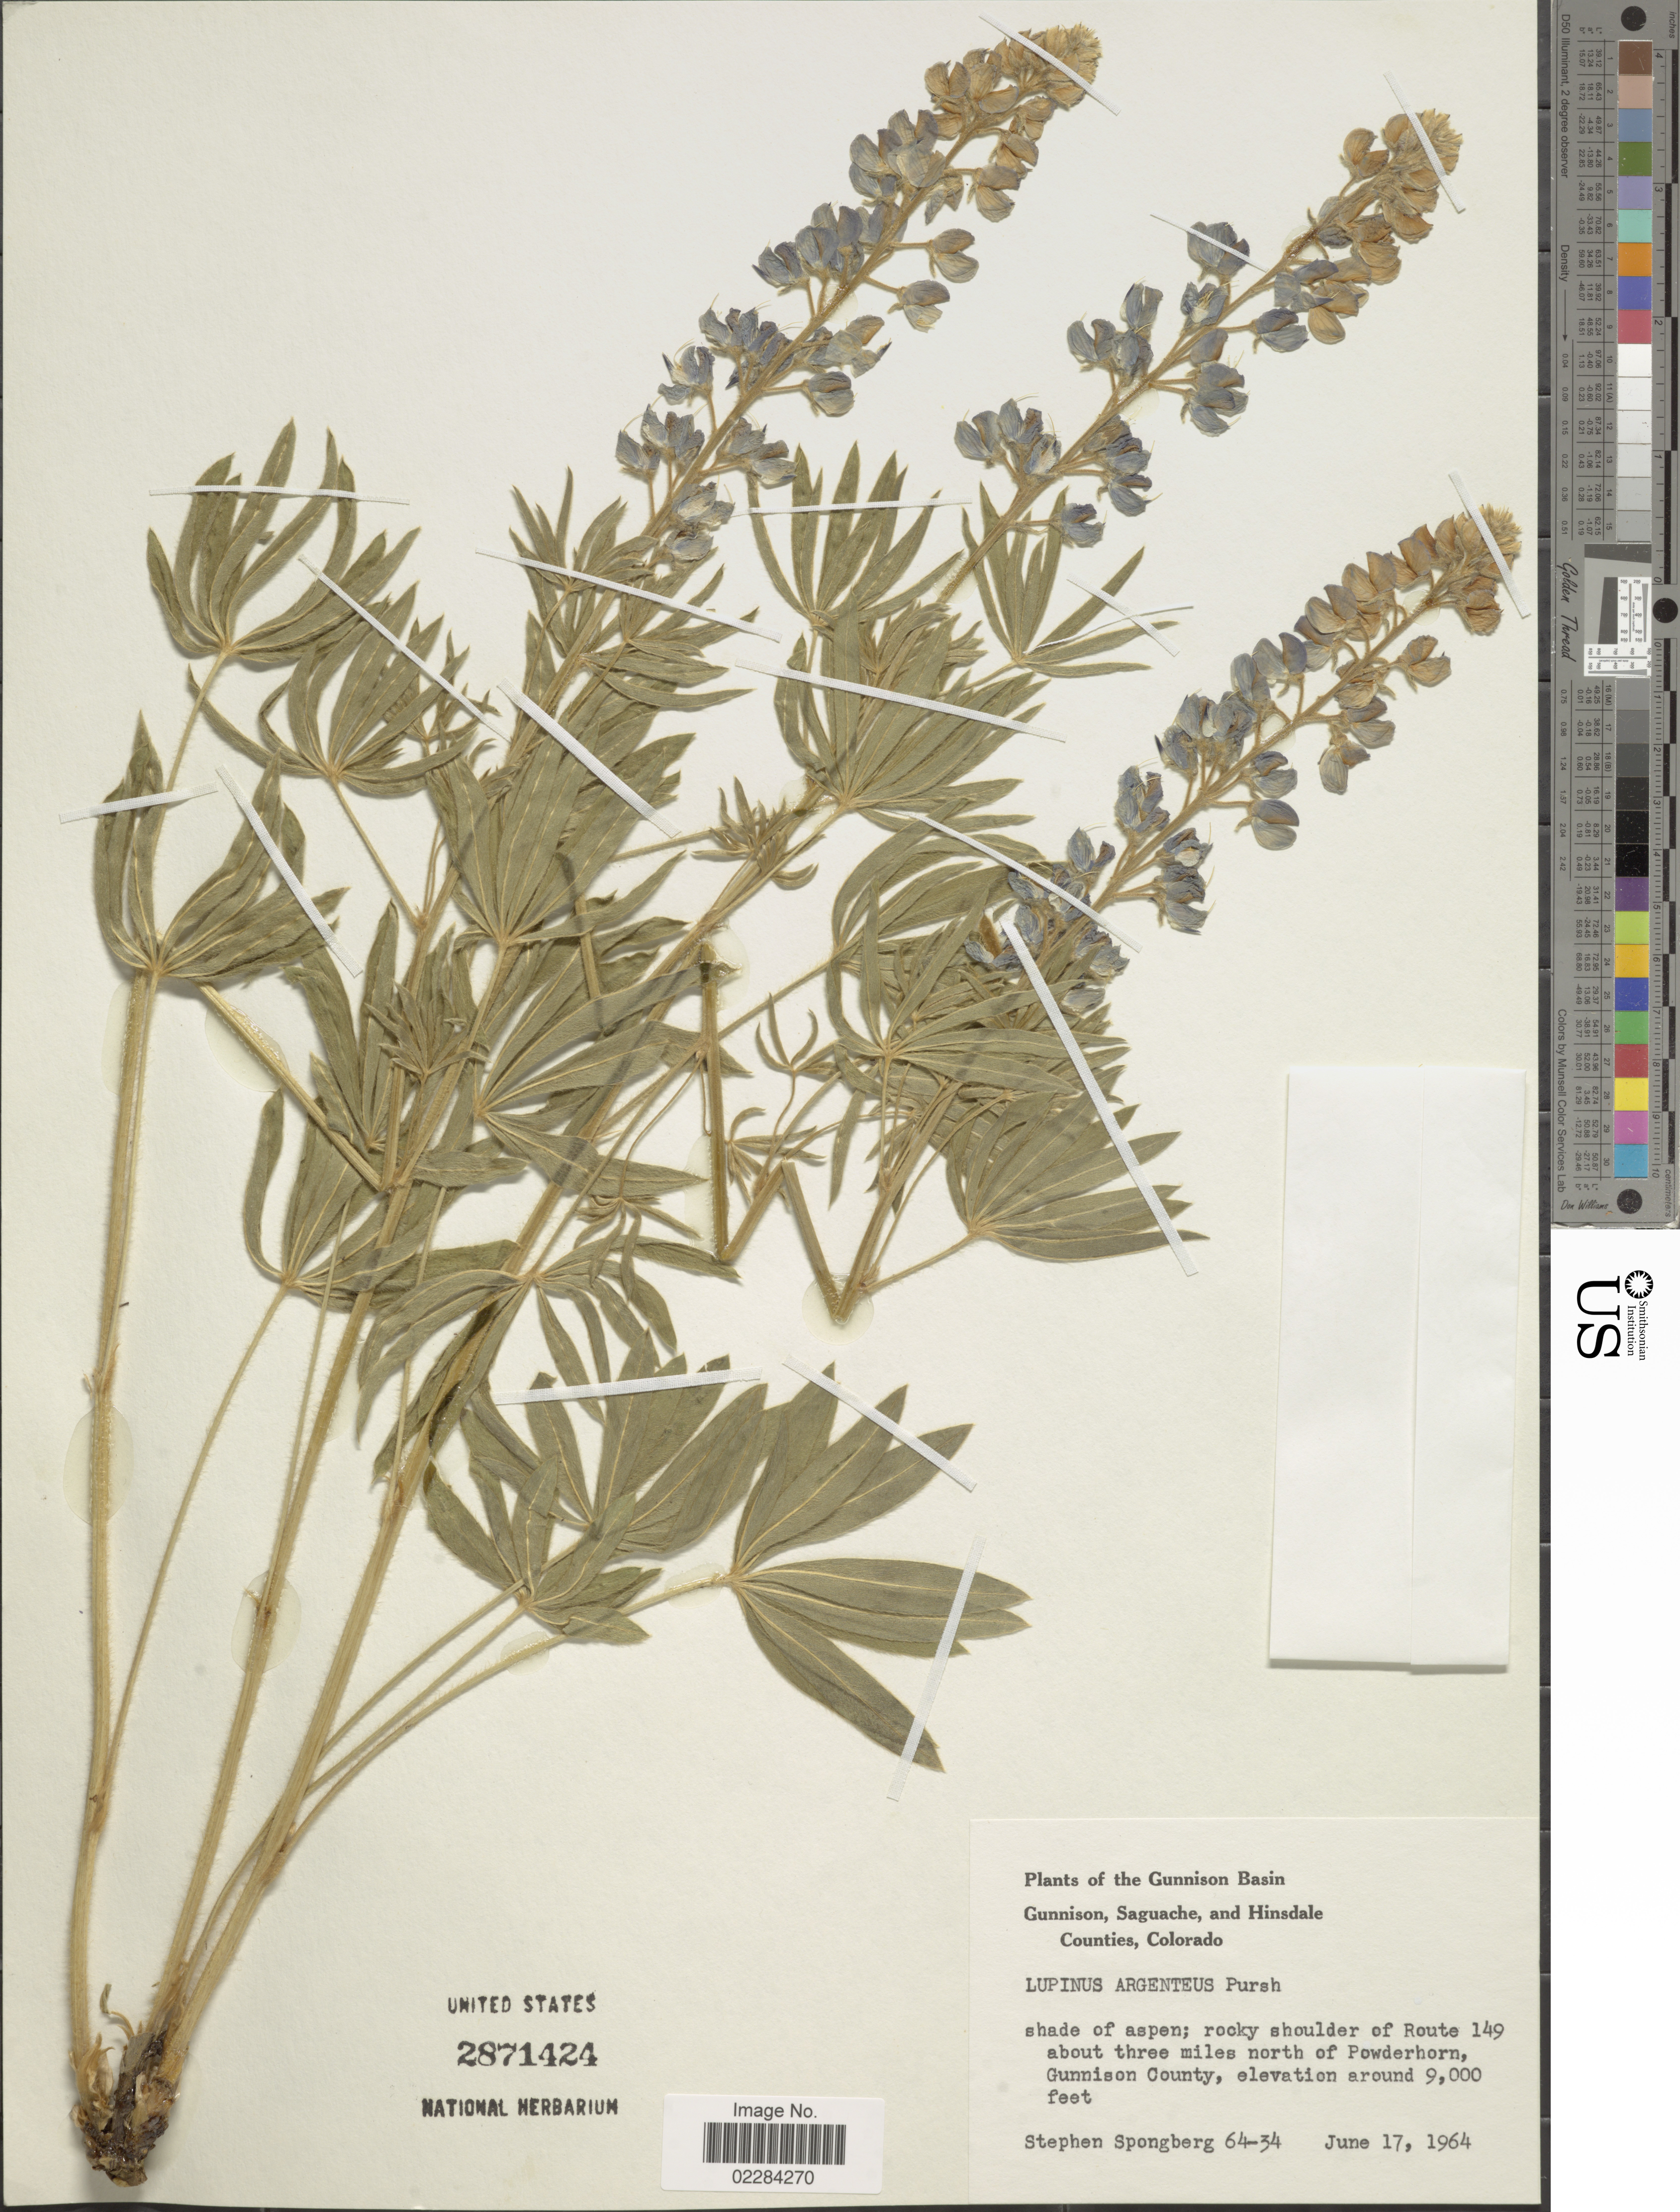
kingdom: Plantae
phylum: Tracheophyta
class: Magnoliopsida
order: Fabales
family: Fabaceae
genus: Lupinus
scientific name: Lupinus argenteus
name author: Pursh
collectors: S. A.Spongberg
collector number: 64-34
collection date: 1964-06-17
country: United States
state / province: Colorado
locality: The Gunnison Bay. Gunnison, Saguache, and Hinsdale Counties. rocky shoulder of Route 149 about three miles north of Powderhorn, Gunnison County.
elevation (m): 2743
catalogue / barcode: US 2871424